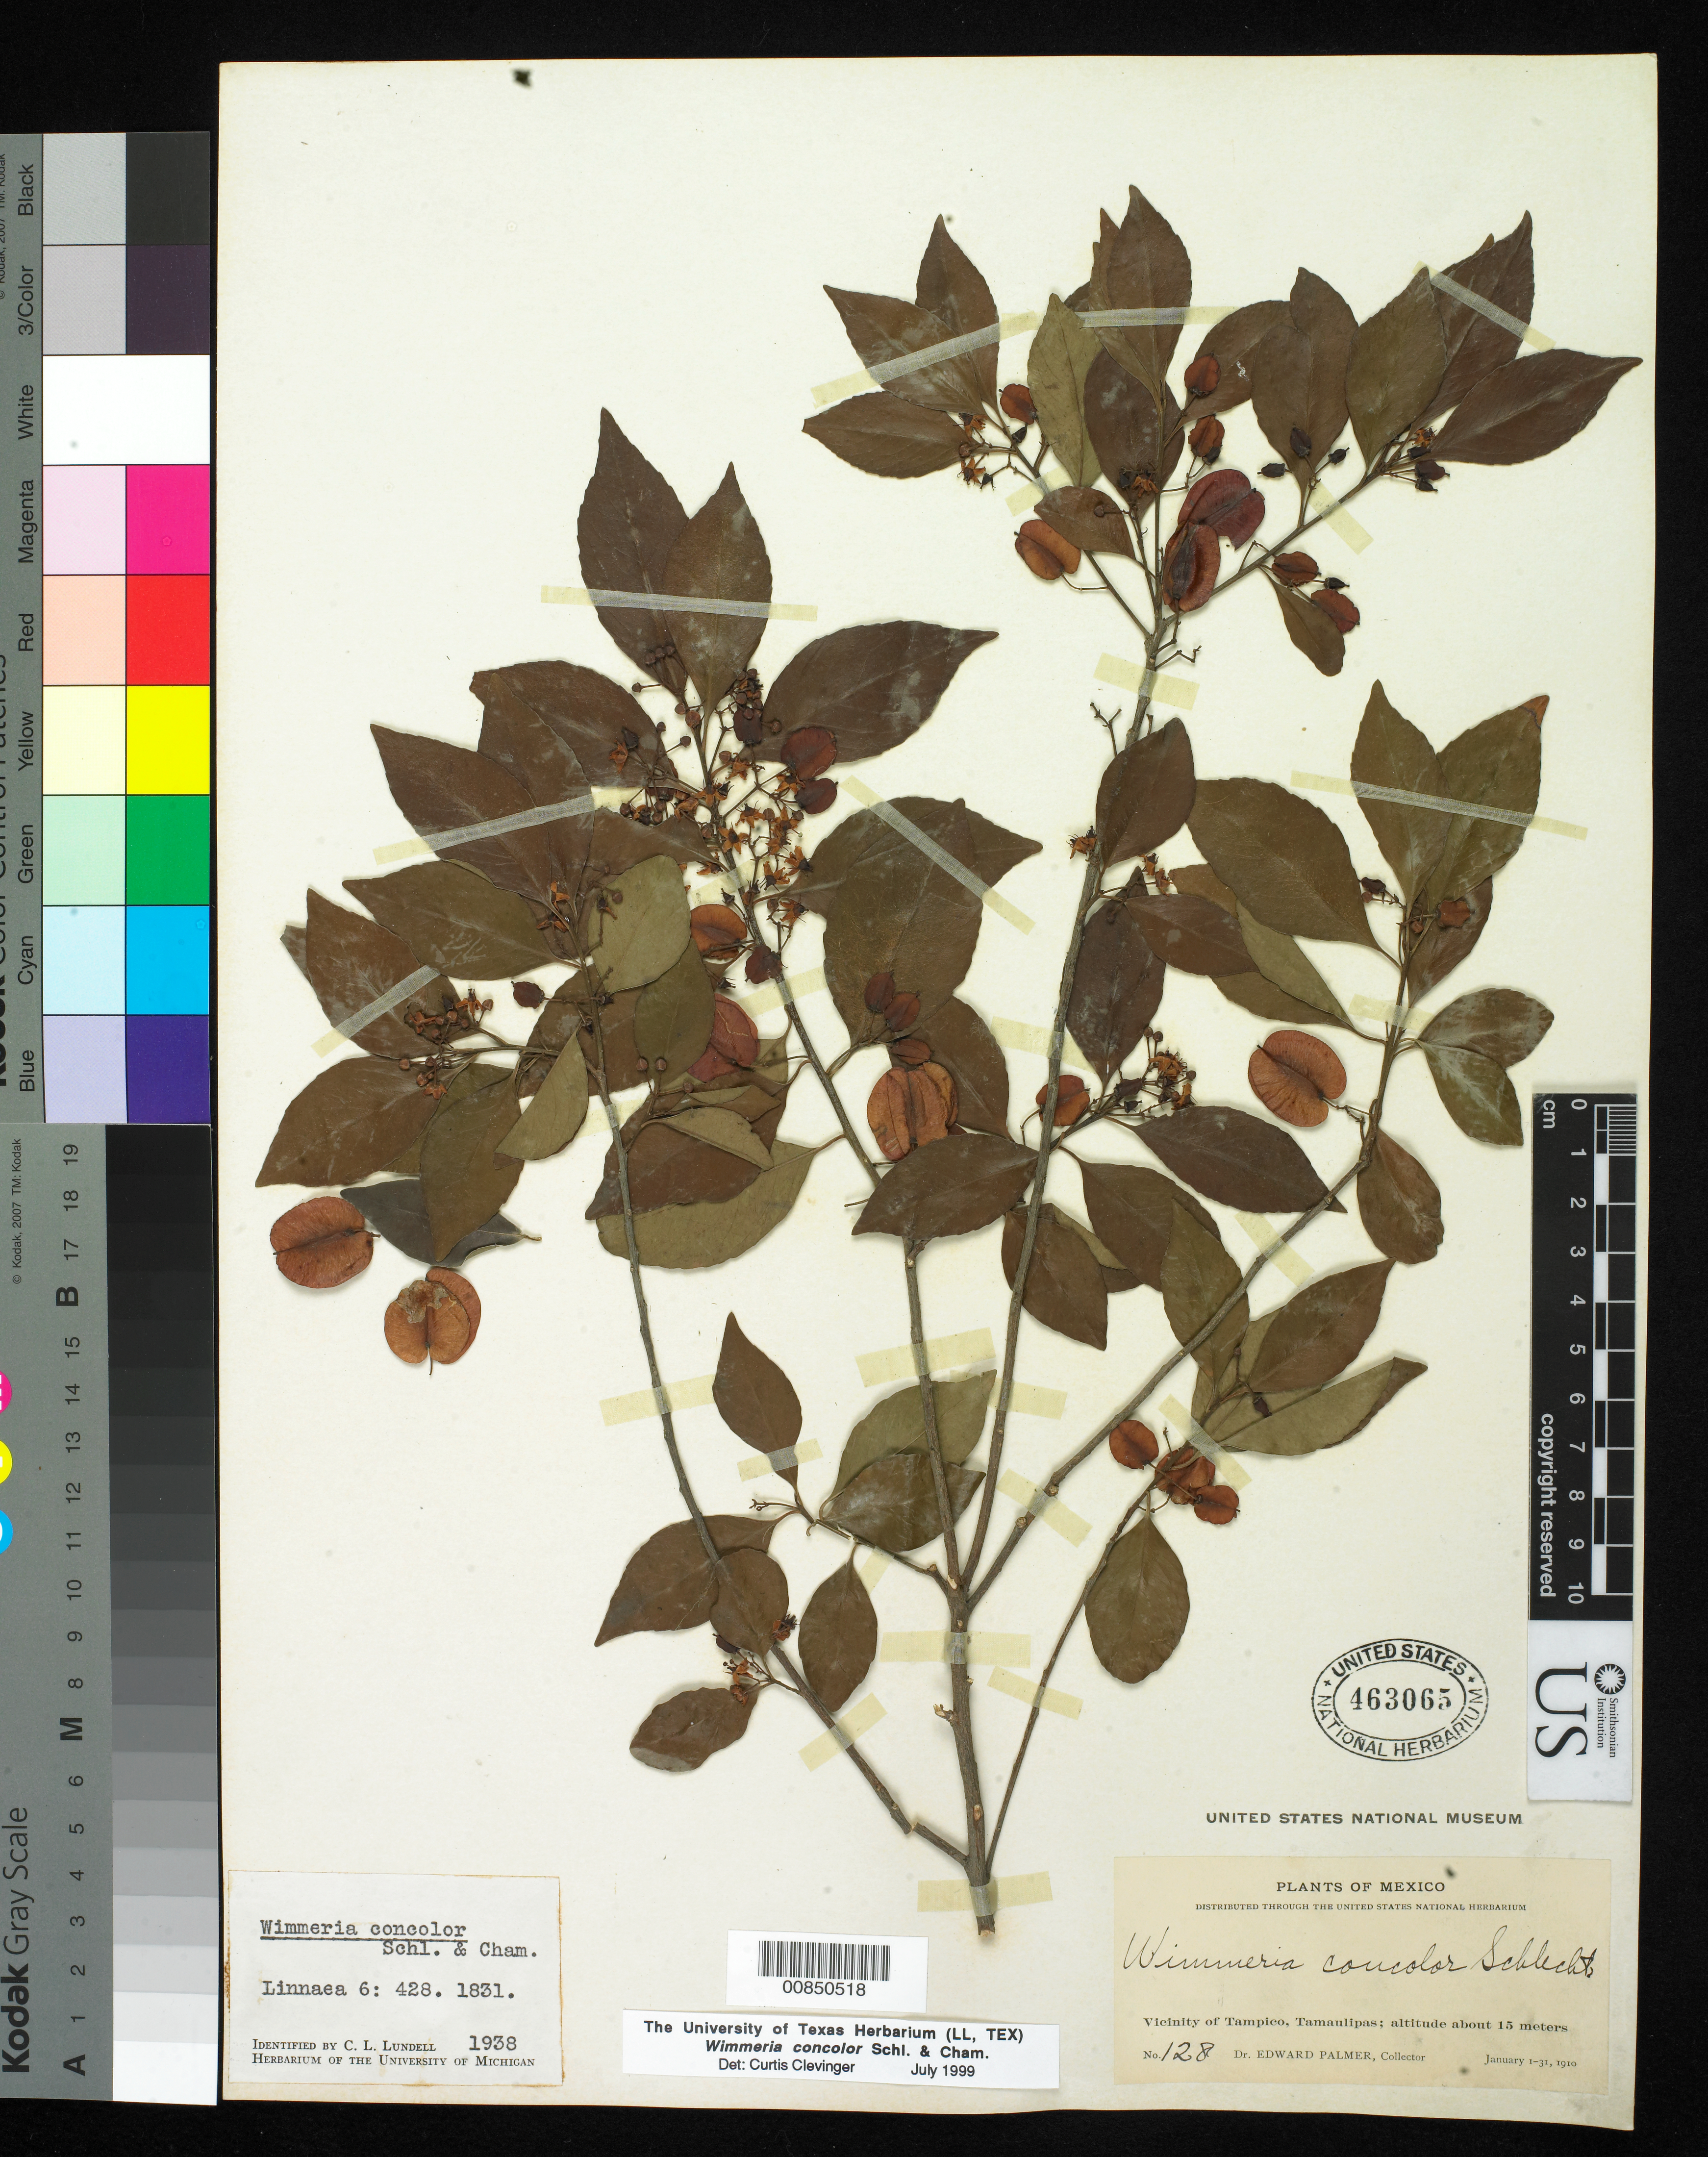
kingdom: Plantae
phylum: Tracheophyta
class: Magnoliopsida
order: Celastrales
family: Celastraceae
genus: Wimmeria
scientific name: Wimmeria concolor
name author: Schltdl. & Cham.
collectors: E. Palmer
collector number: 128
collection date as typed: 01 Jan 1910 to 31 Jan 1910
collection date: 1910-01-01/1910-01-31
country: Mexico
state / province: Tamaulipas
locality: Vicinity of Tampico, Tamaulipas.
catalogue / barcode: US 463065